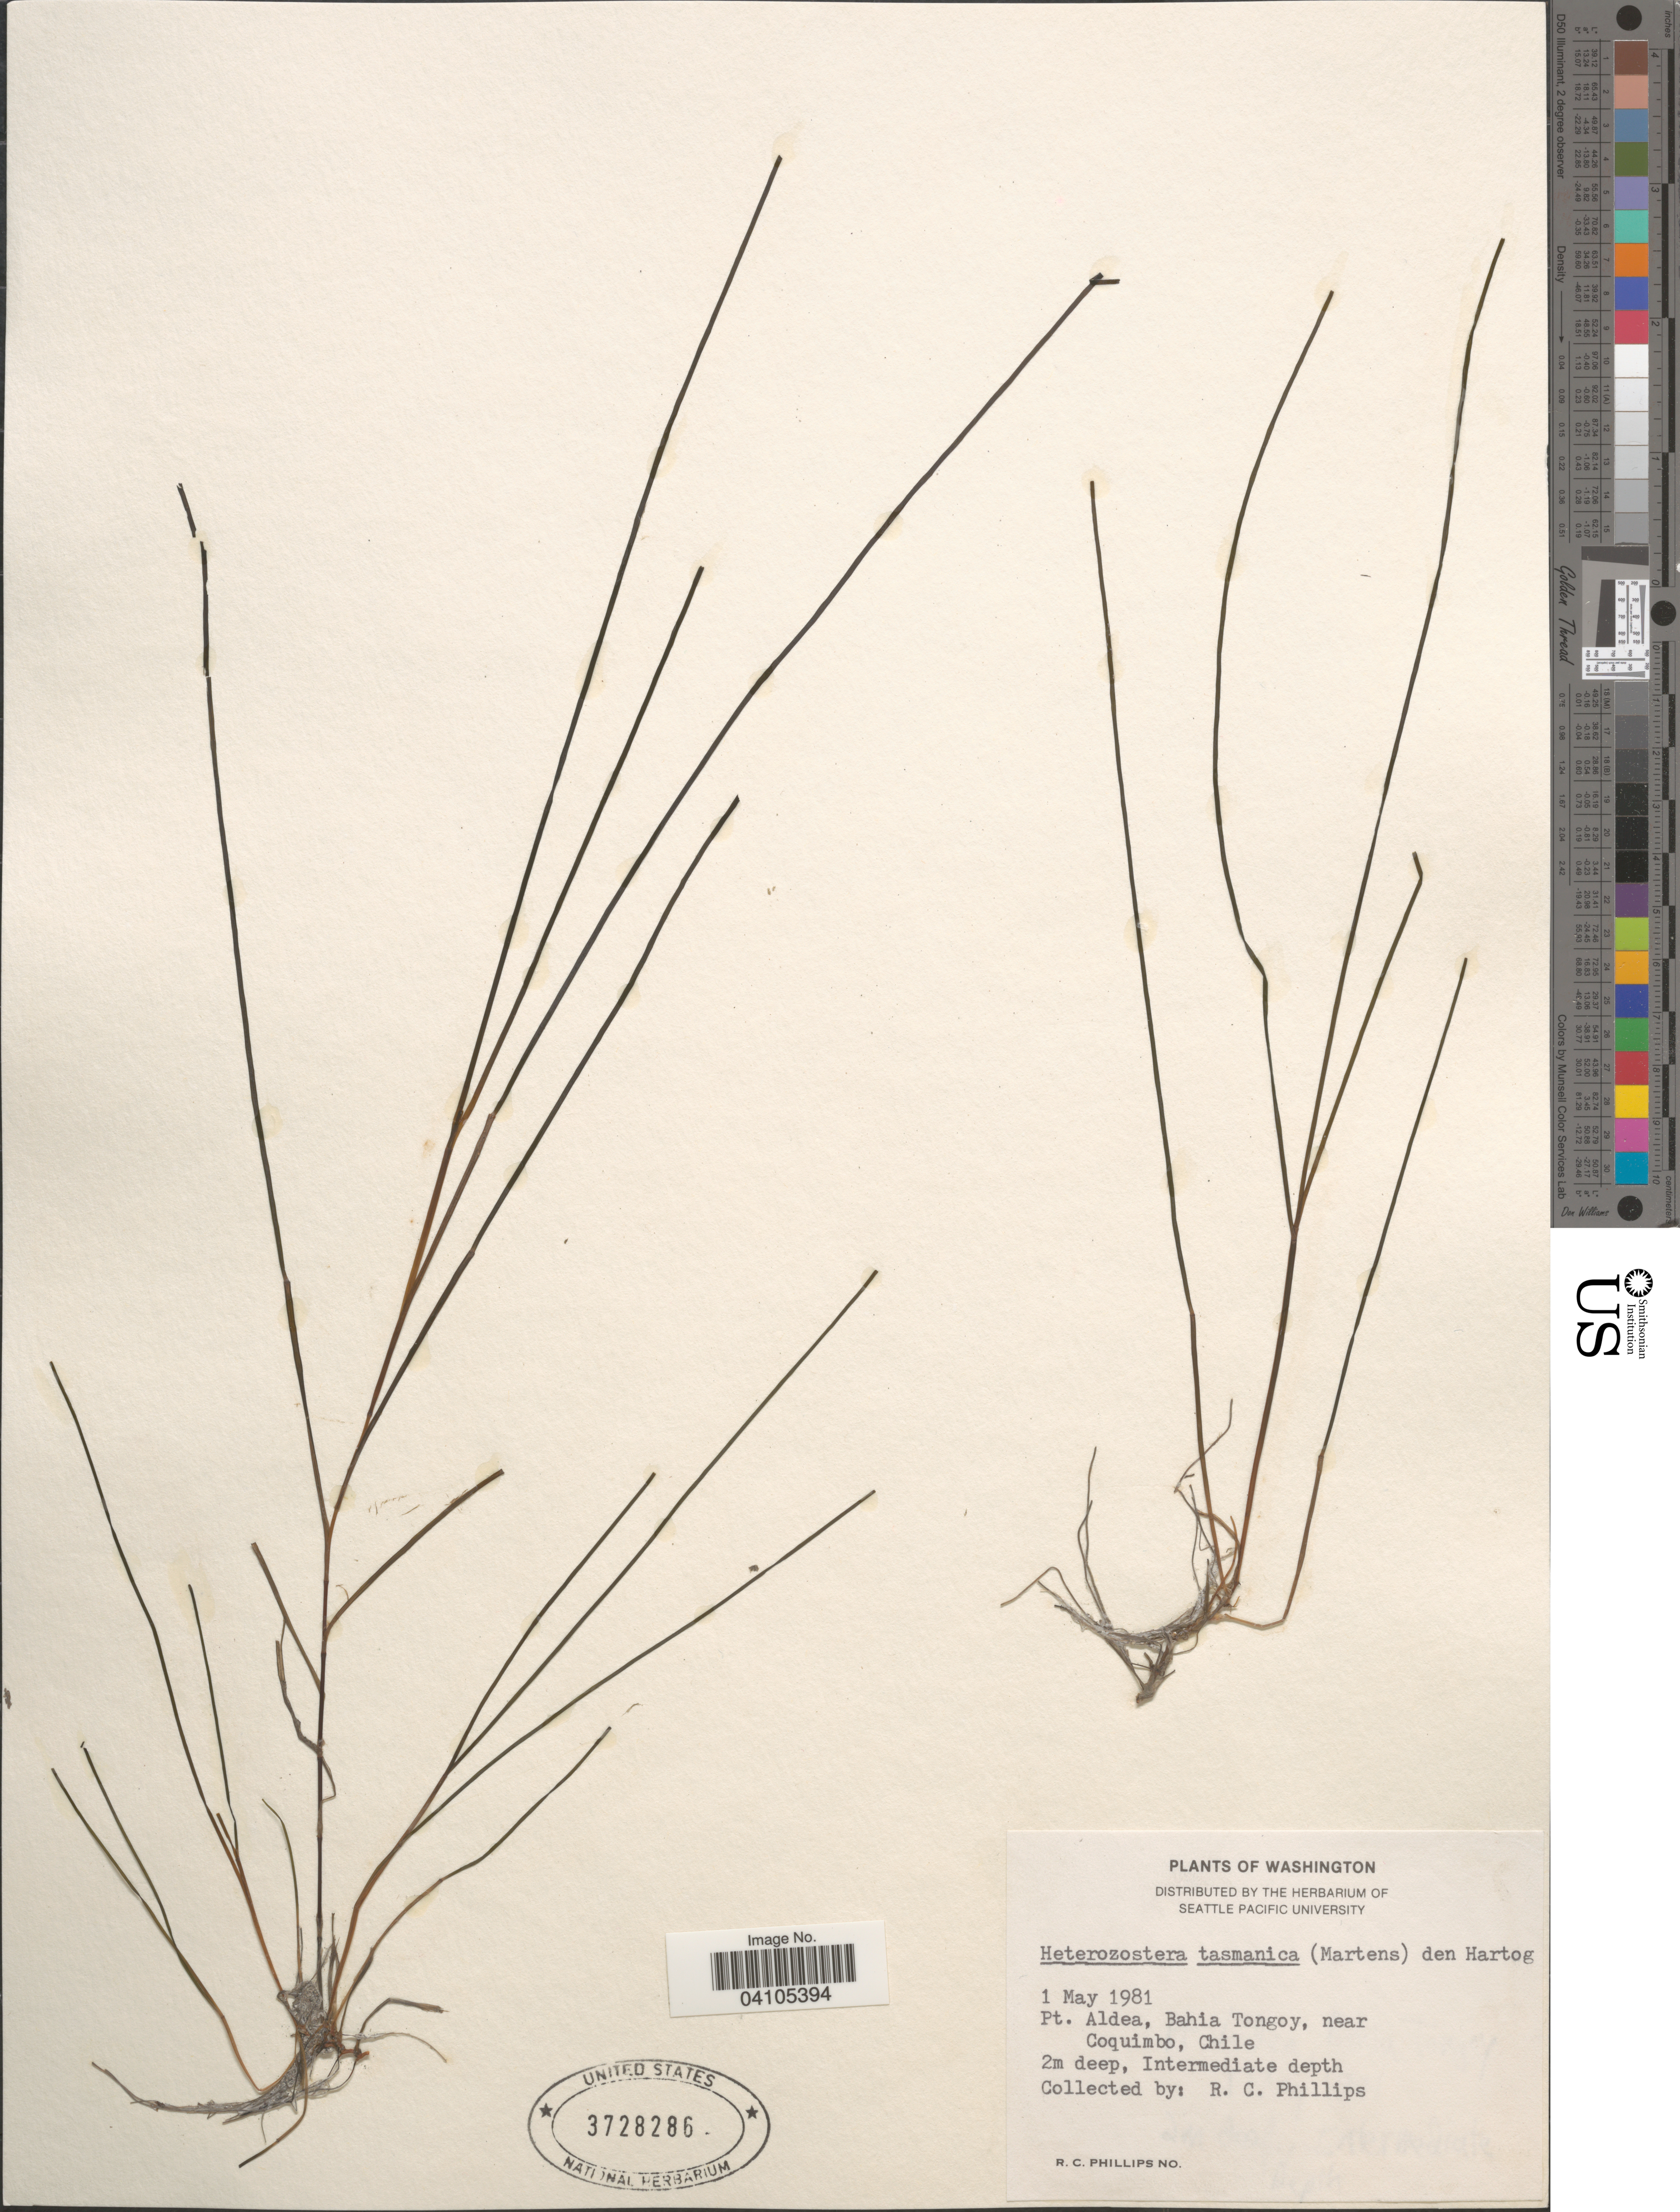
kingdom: Plantae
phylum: Tracheophyta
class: Liliopsida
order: Alismatales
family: Zosteraceae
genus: Heterozostera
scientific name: Heterozostera tasmanica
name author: (Martens ex Aschers.) Hartog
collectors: R. C. Phillips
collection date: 1981-05-01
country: Chile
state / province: Coquimbo (IV)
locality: Pt. Aldea, Bahia Tongoy, near Coquimbo.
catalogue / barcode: US 3728286